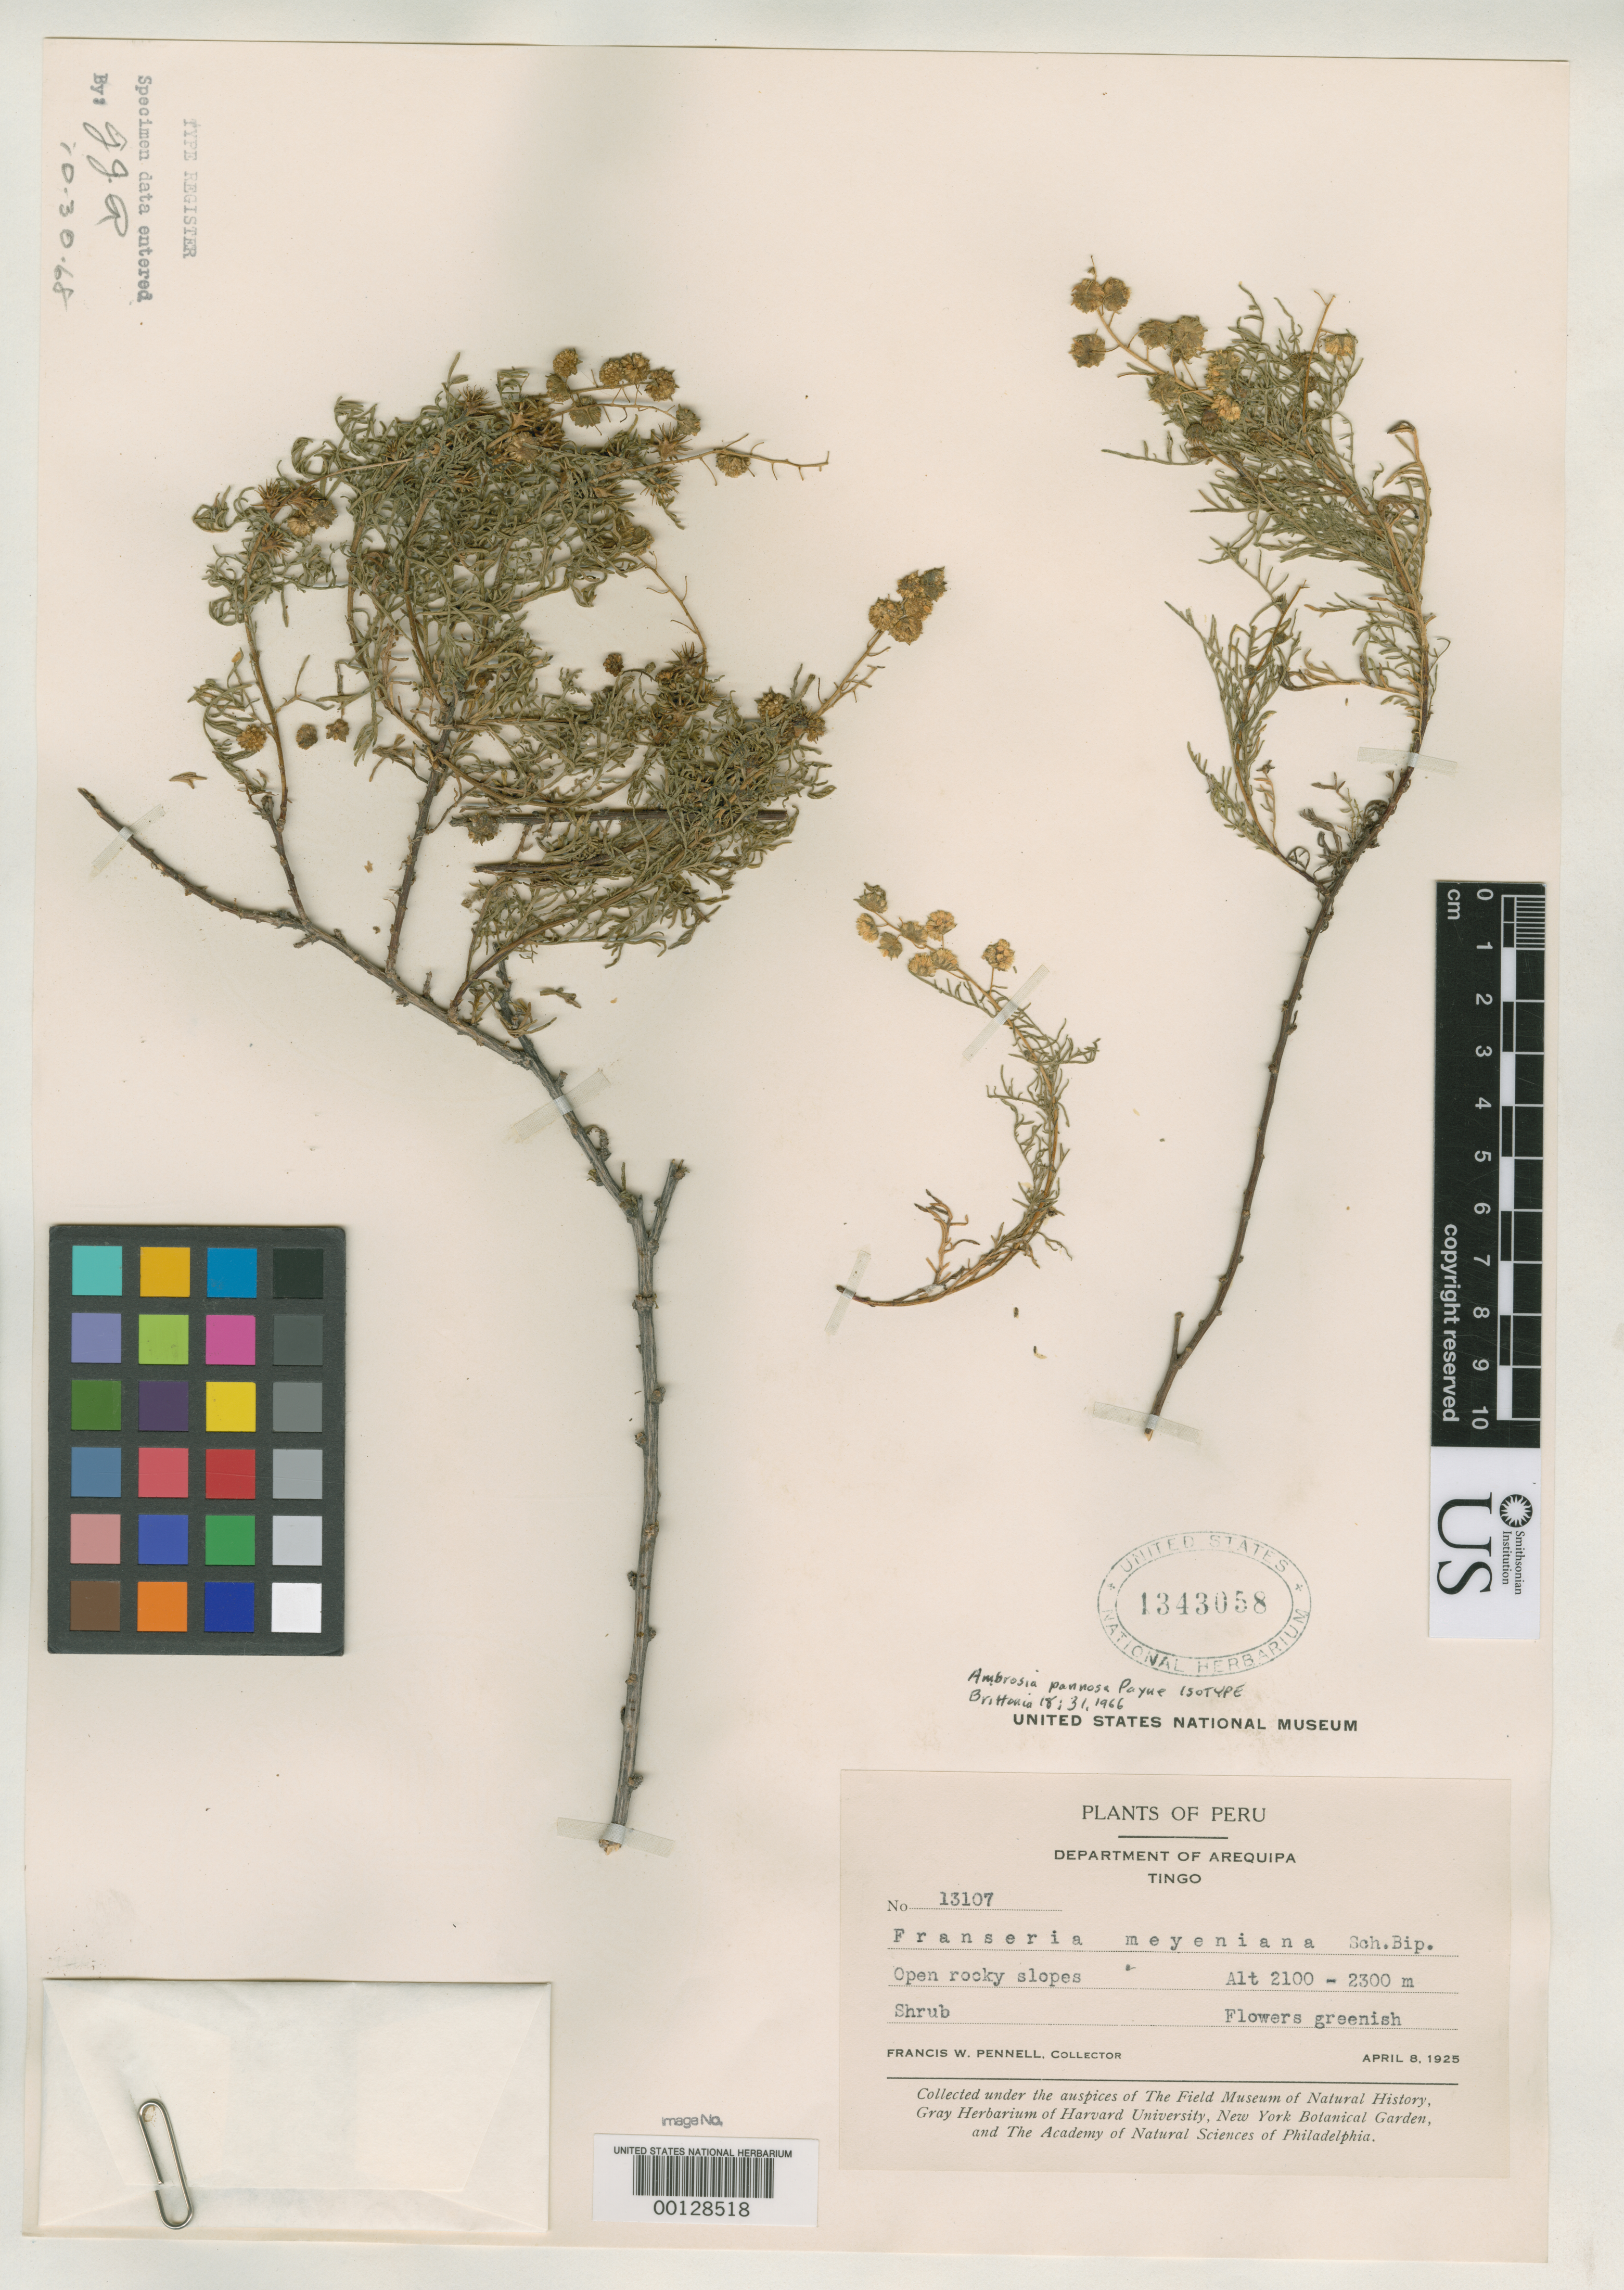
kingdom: Plantae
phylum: Tracheophyta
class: Magnoliopsida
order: Asterales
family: Asteraceae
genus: Ambrosia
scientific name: Ambrosia pannosa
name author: W.W.Payne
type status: Isotype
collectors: F. W. Pennell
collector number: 13107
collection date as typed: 08 Apr 1925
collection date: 1925-04-08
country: Peru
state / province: Arequipa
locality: Tingo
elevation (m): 2100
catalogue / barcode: US 1343058